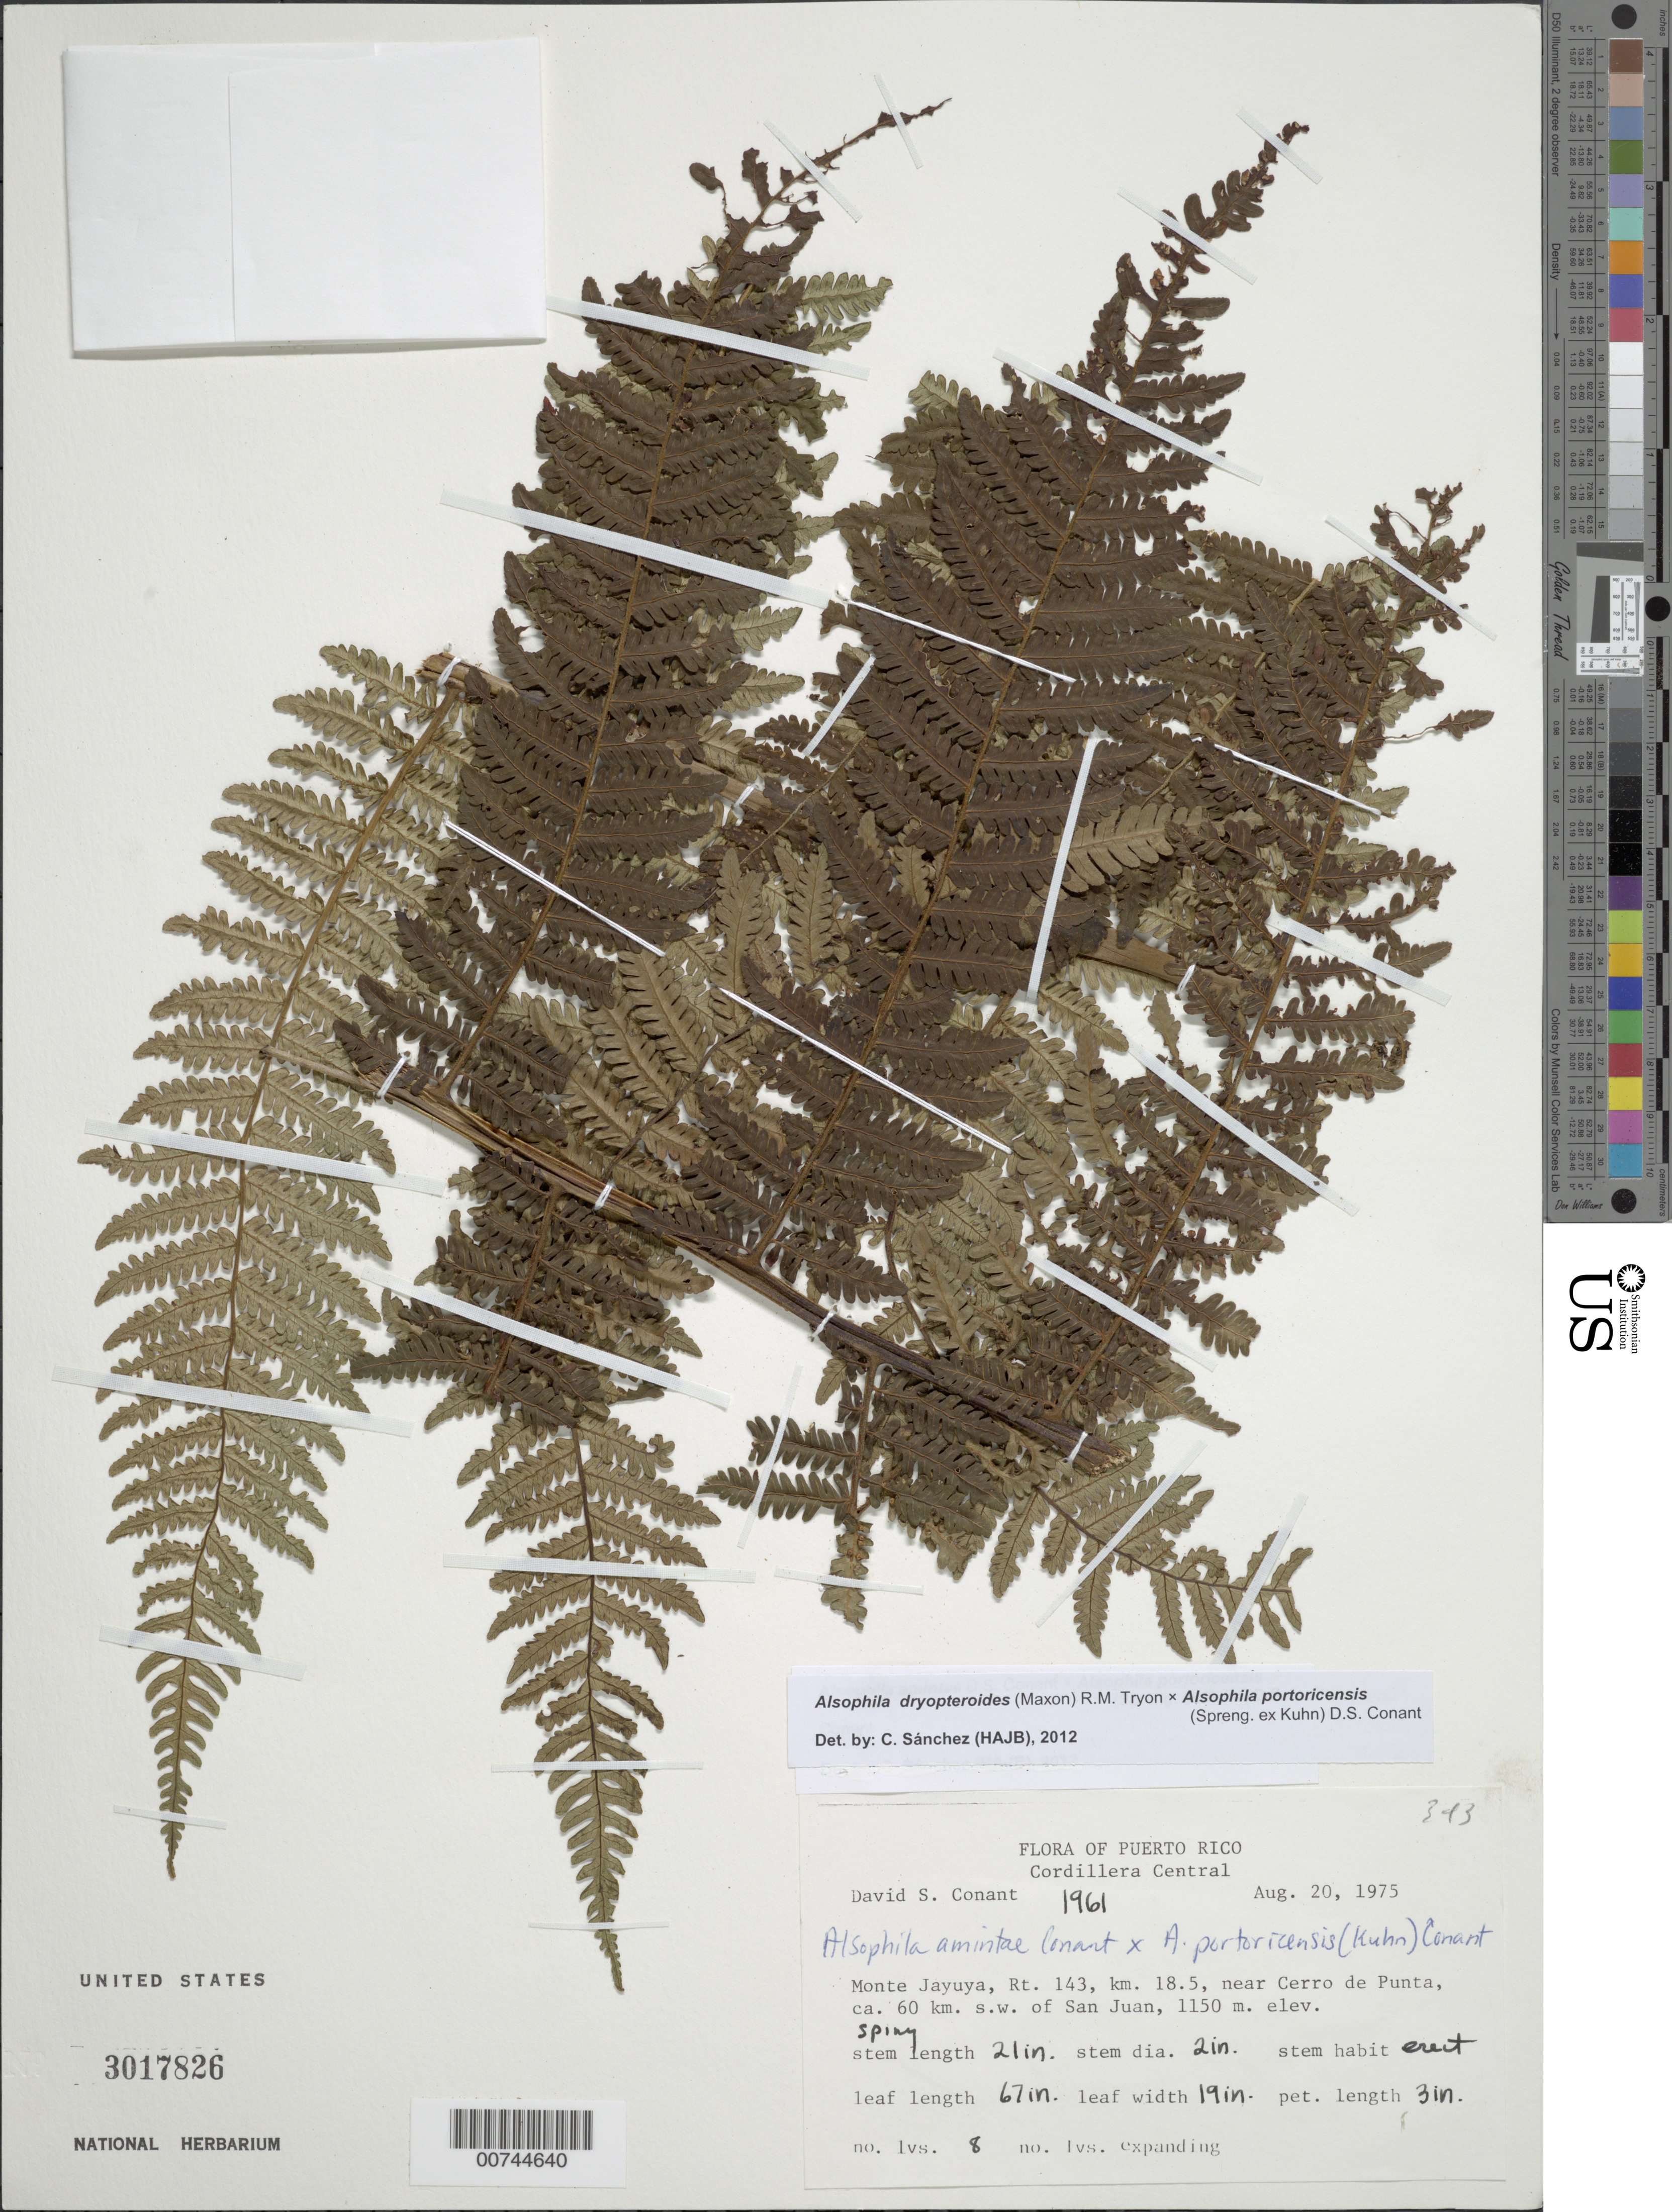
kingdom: Plantae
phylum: Tracheophyta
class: Polypodiopsida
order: Cyatheales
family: Cyatheaceae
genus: Alsophila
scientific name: Alsophila bryophila x A. portoricensis (Spreng. ex Kuhn) D.S. Conant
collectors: D. S. Conant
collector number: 1961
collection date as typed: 20 Aug 1975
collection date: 1975-08-20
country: Puerto Rico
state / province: Jayuya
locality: Monte Jayuya, Rt. 143, km 18.5, near Cerro de Punta, ca. 60 km SW of San Juan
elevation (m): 1150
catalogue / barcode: US 3017826